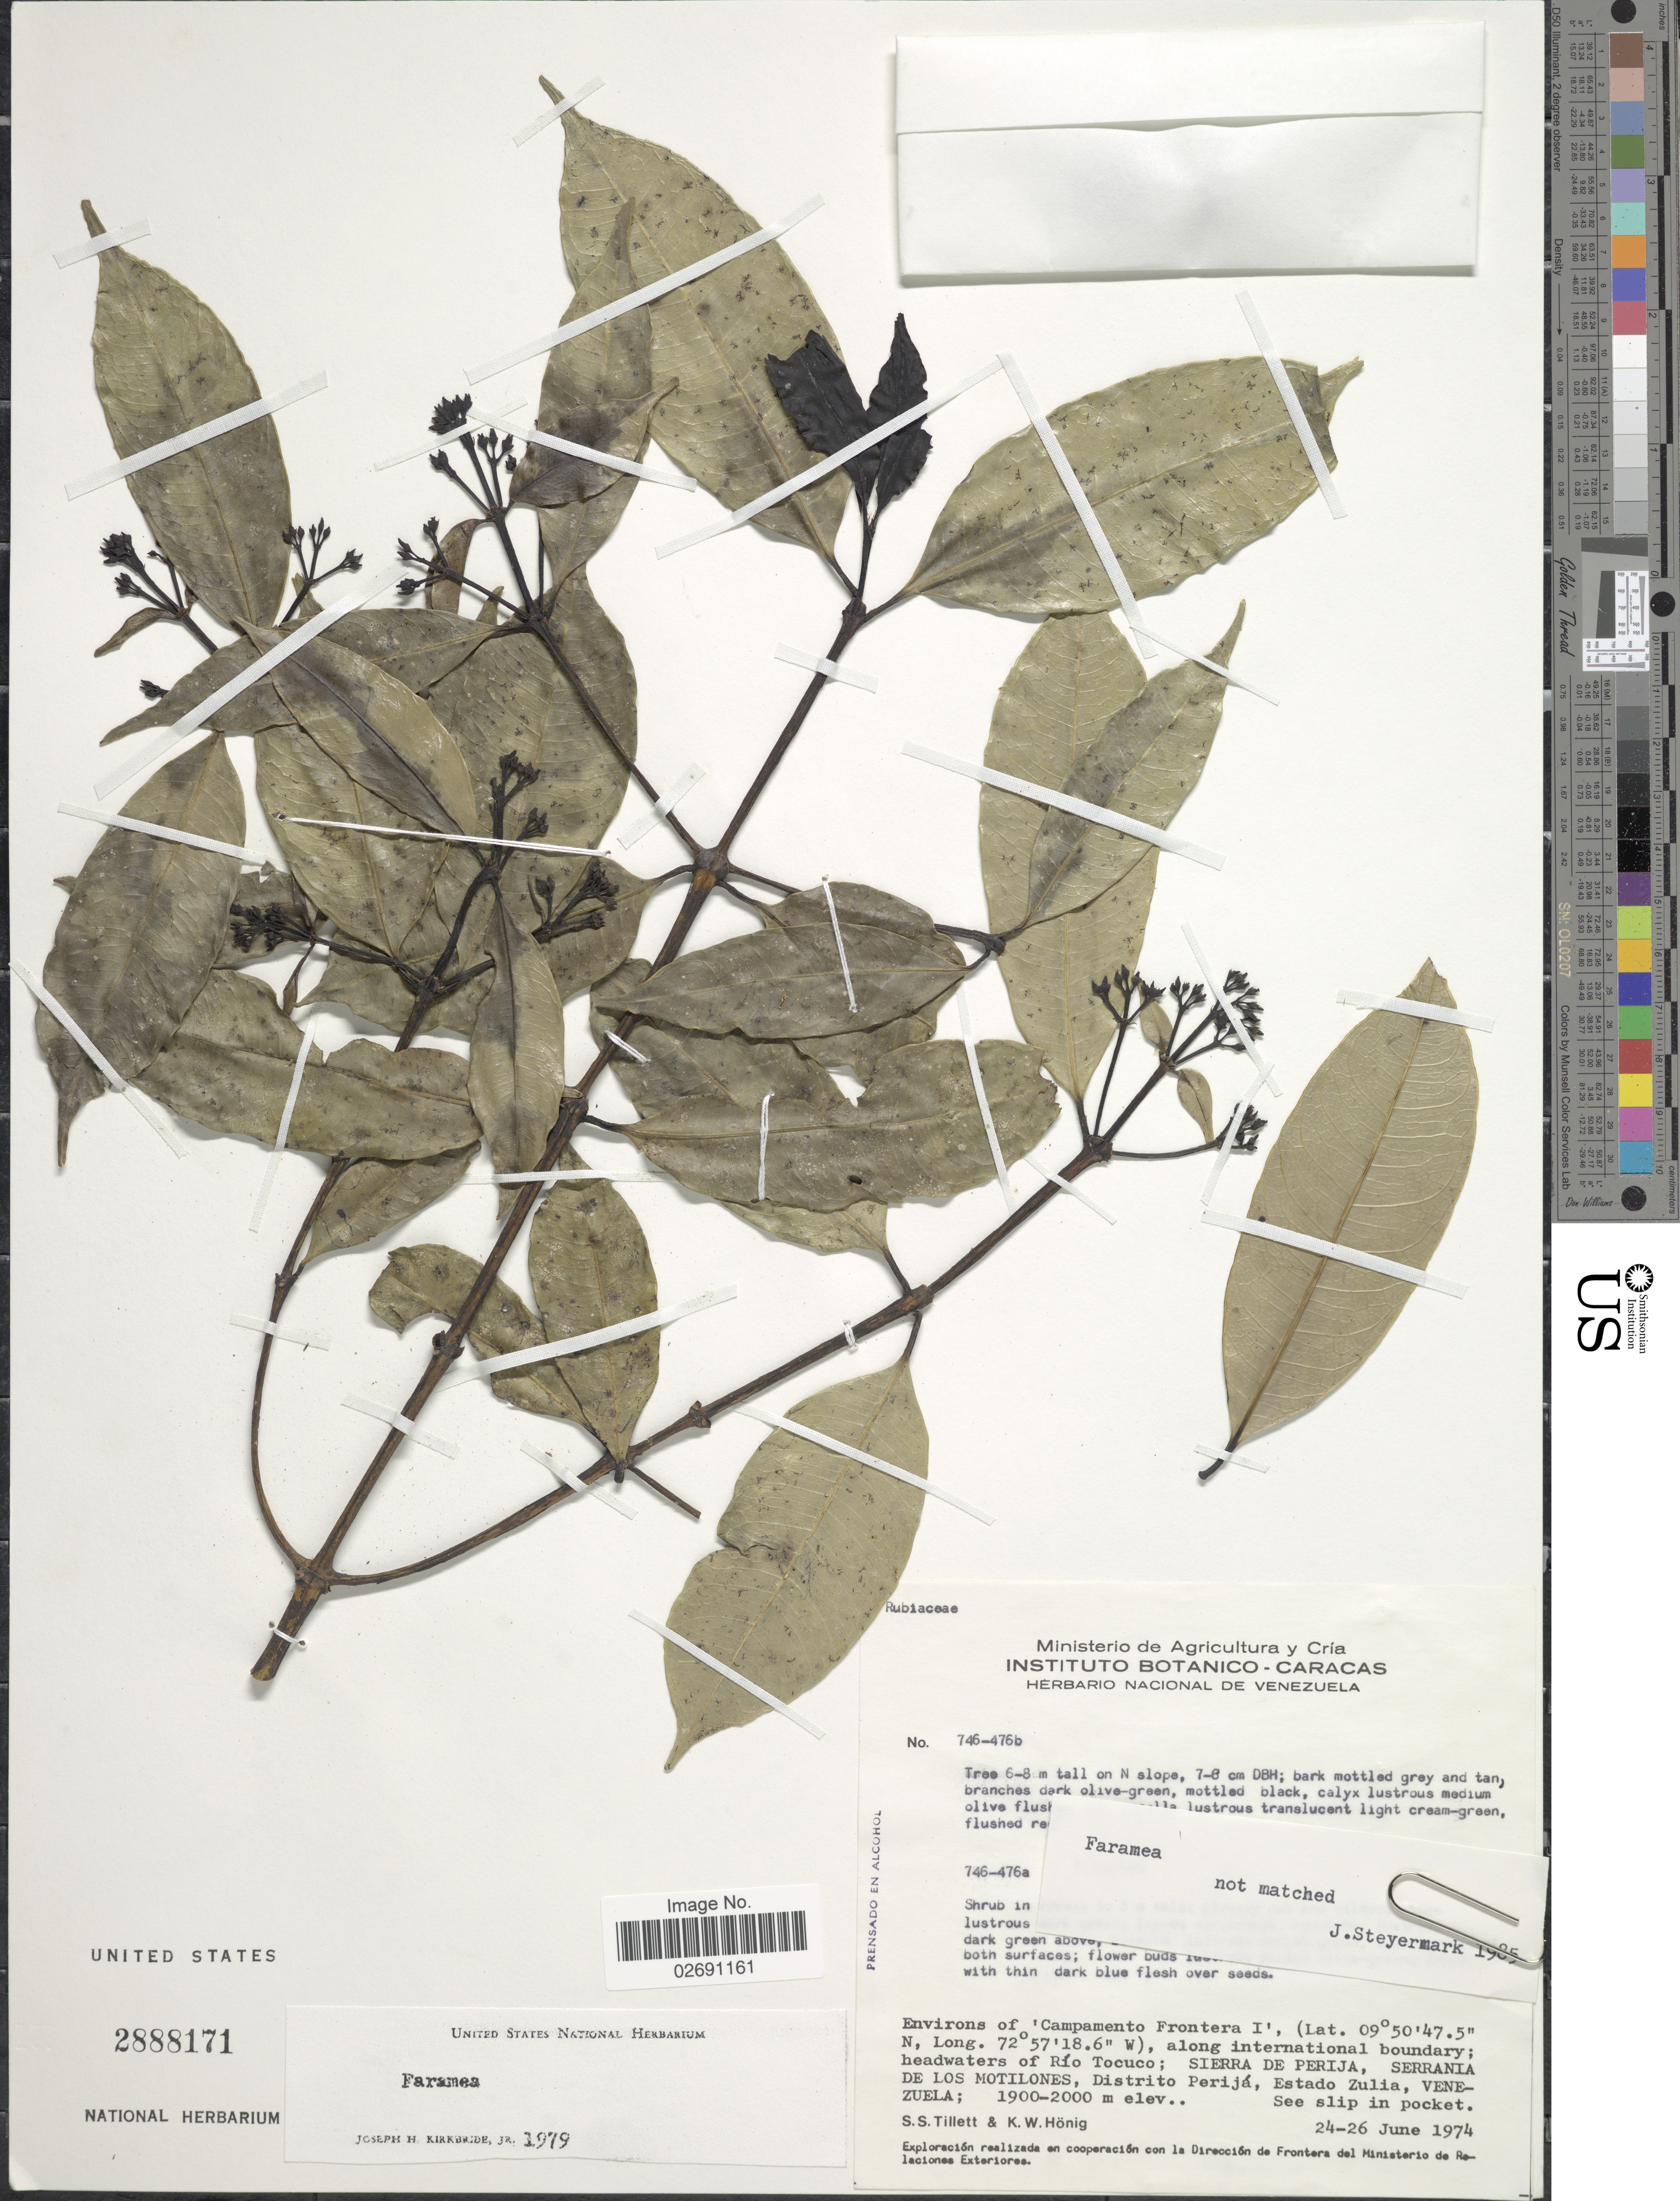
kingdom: Plantae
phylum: Tracheophyta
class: Magnoliopsida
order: Gentianales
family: Rubiaceae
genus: Faramea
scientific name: Faramea sp.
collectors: S. S. Tillett & K. Hönig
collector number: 746-476b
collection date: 1974-06-24/1974-06-26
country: Venezuela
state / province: Zulia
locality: Environs of 'Campamento Frontera I', along international boundary; headwaters of Rio Tocucu; Sierra de Perija, Serrania de Los Motilones, Distrito Perija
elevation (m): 1900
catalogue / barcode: US 2888171